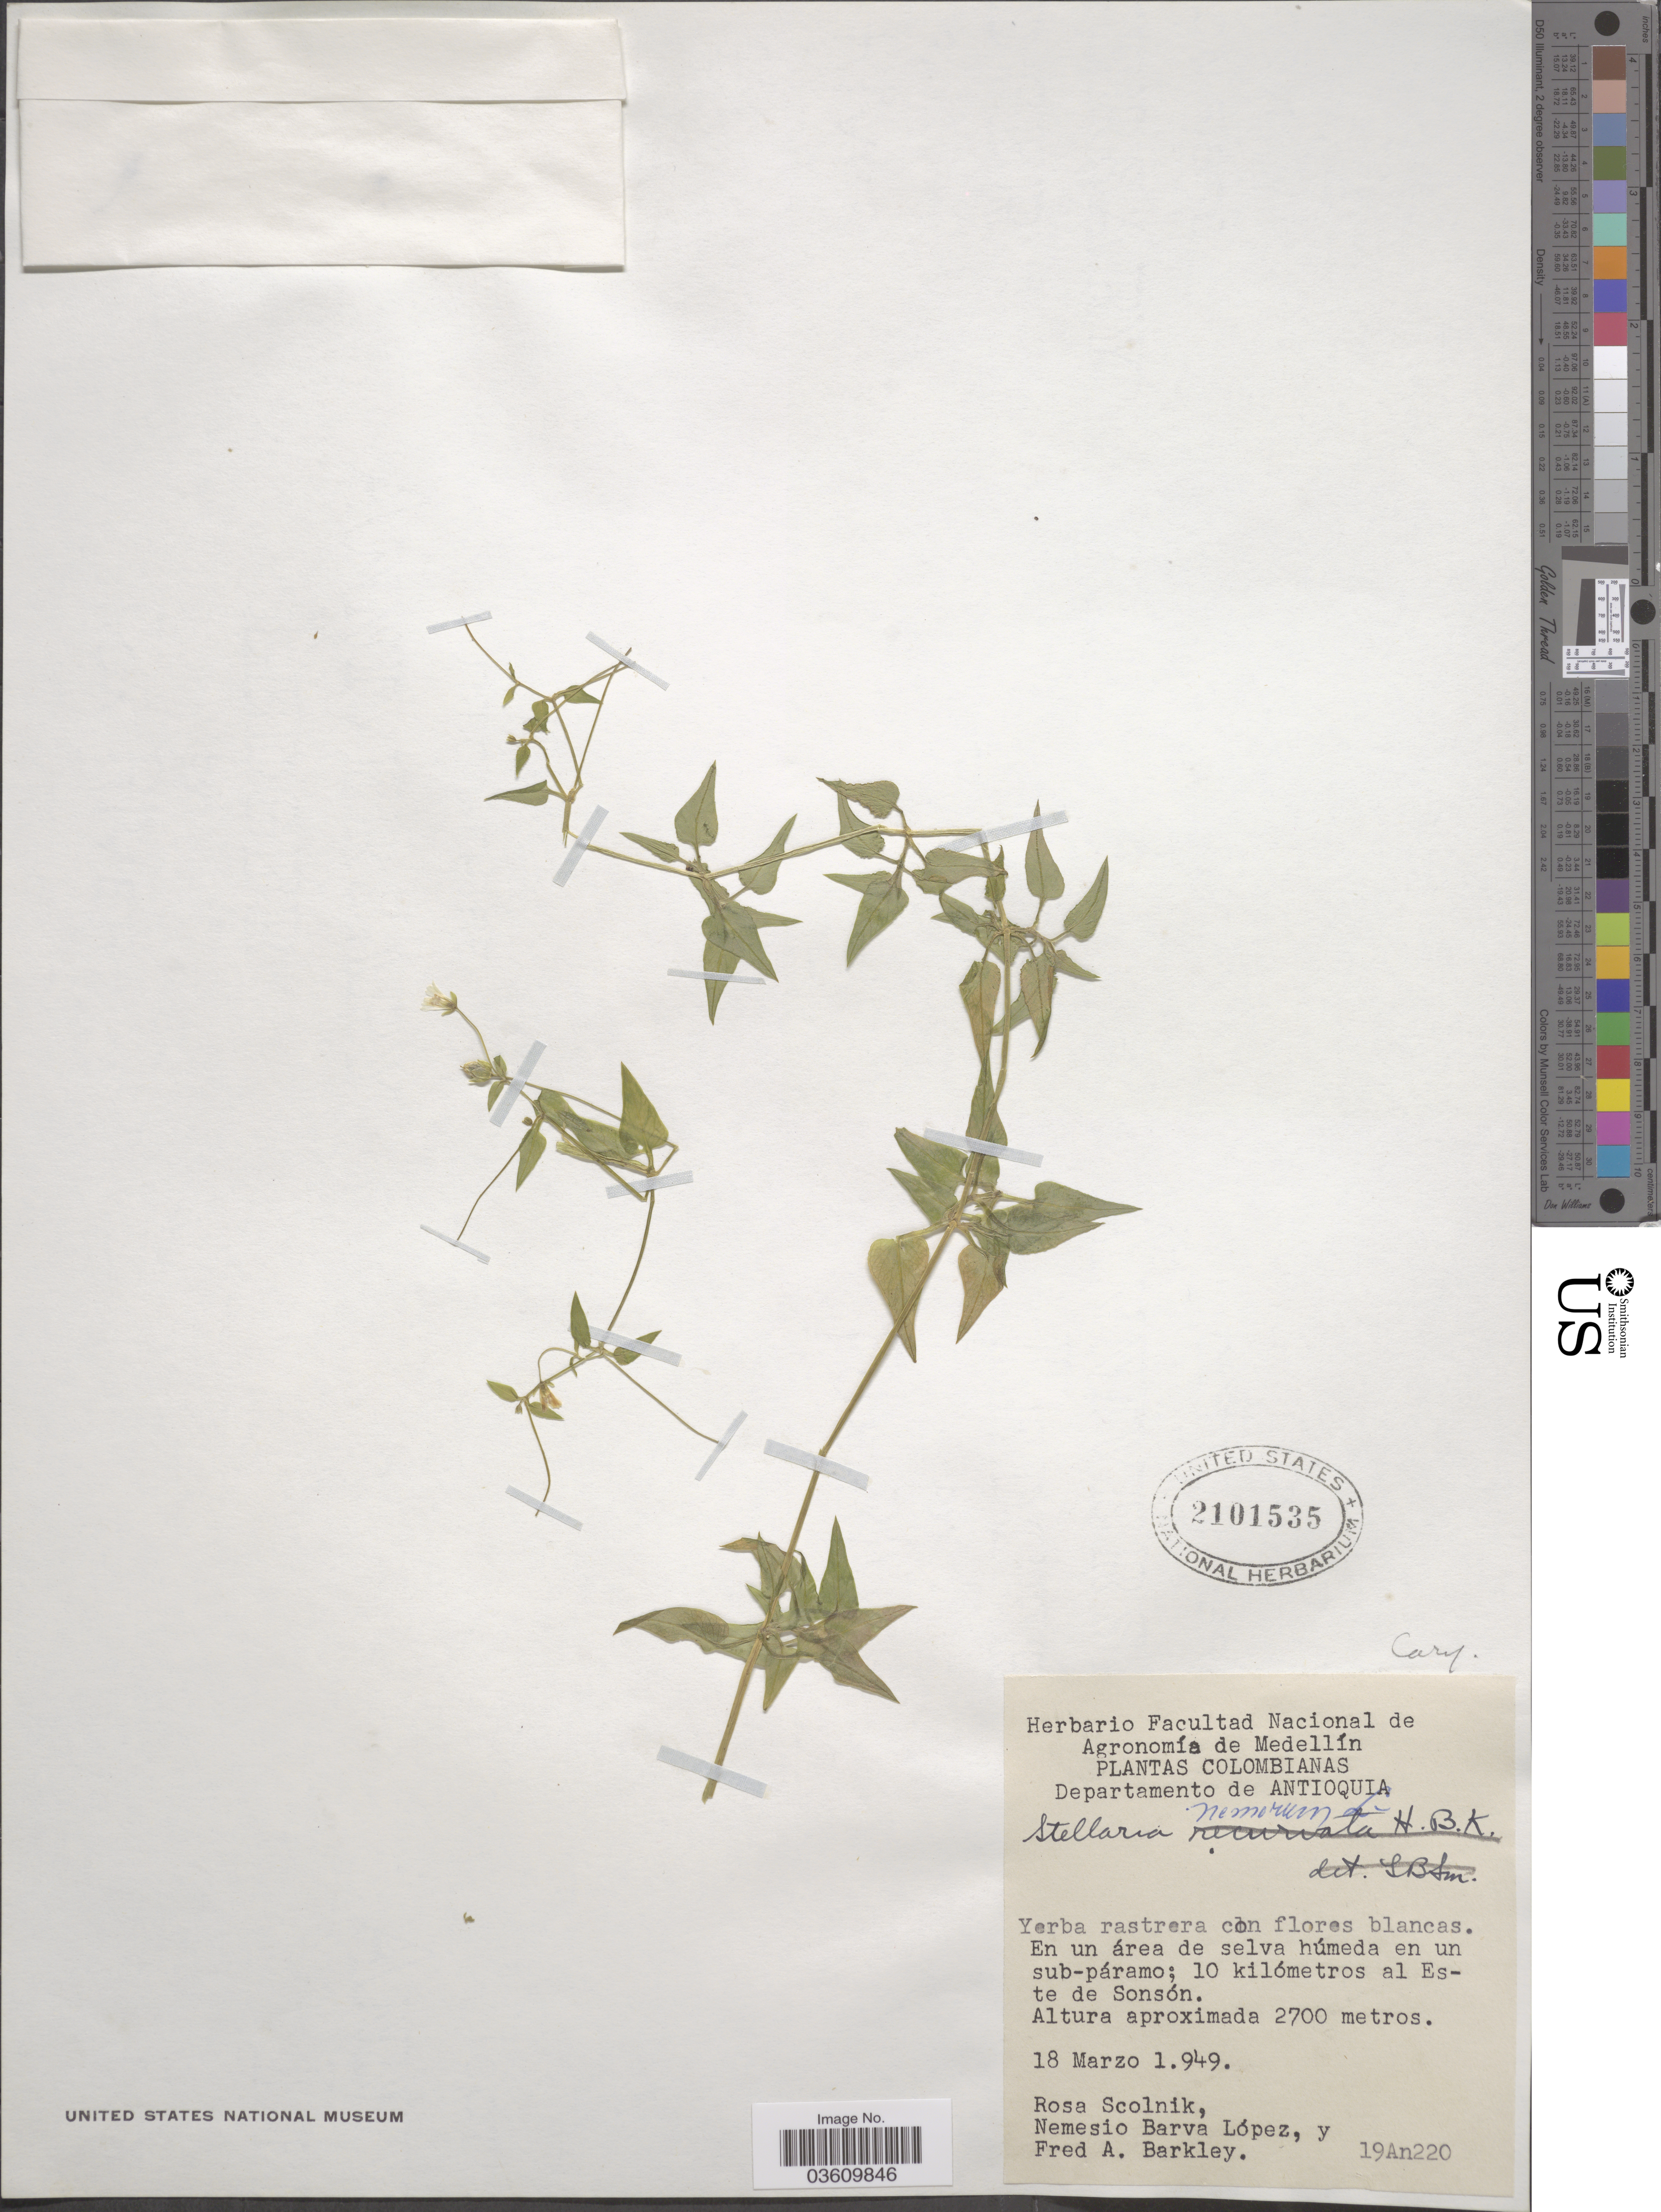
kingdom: Plantae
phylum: Tracheophyta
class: Magnoliopsida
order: Caryophyllales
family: Caryophyllaceae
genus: Stellaria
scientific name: Stellaria nemorum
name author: L.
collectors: R. Scolnik, N. Lopez & F. A. Barkley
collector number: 19An220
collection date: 1949-03-18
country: Colombia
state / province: Antioquia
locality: Departamento de Antioquia. 10 kilómetros al Este de Sonsón.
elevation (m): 2700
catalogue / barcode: US 2101535